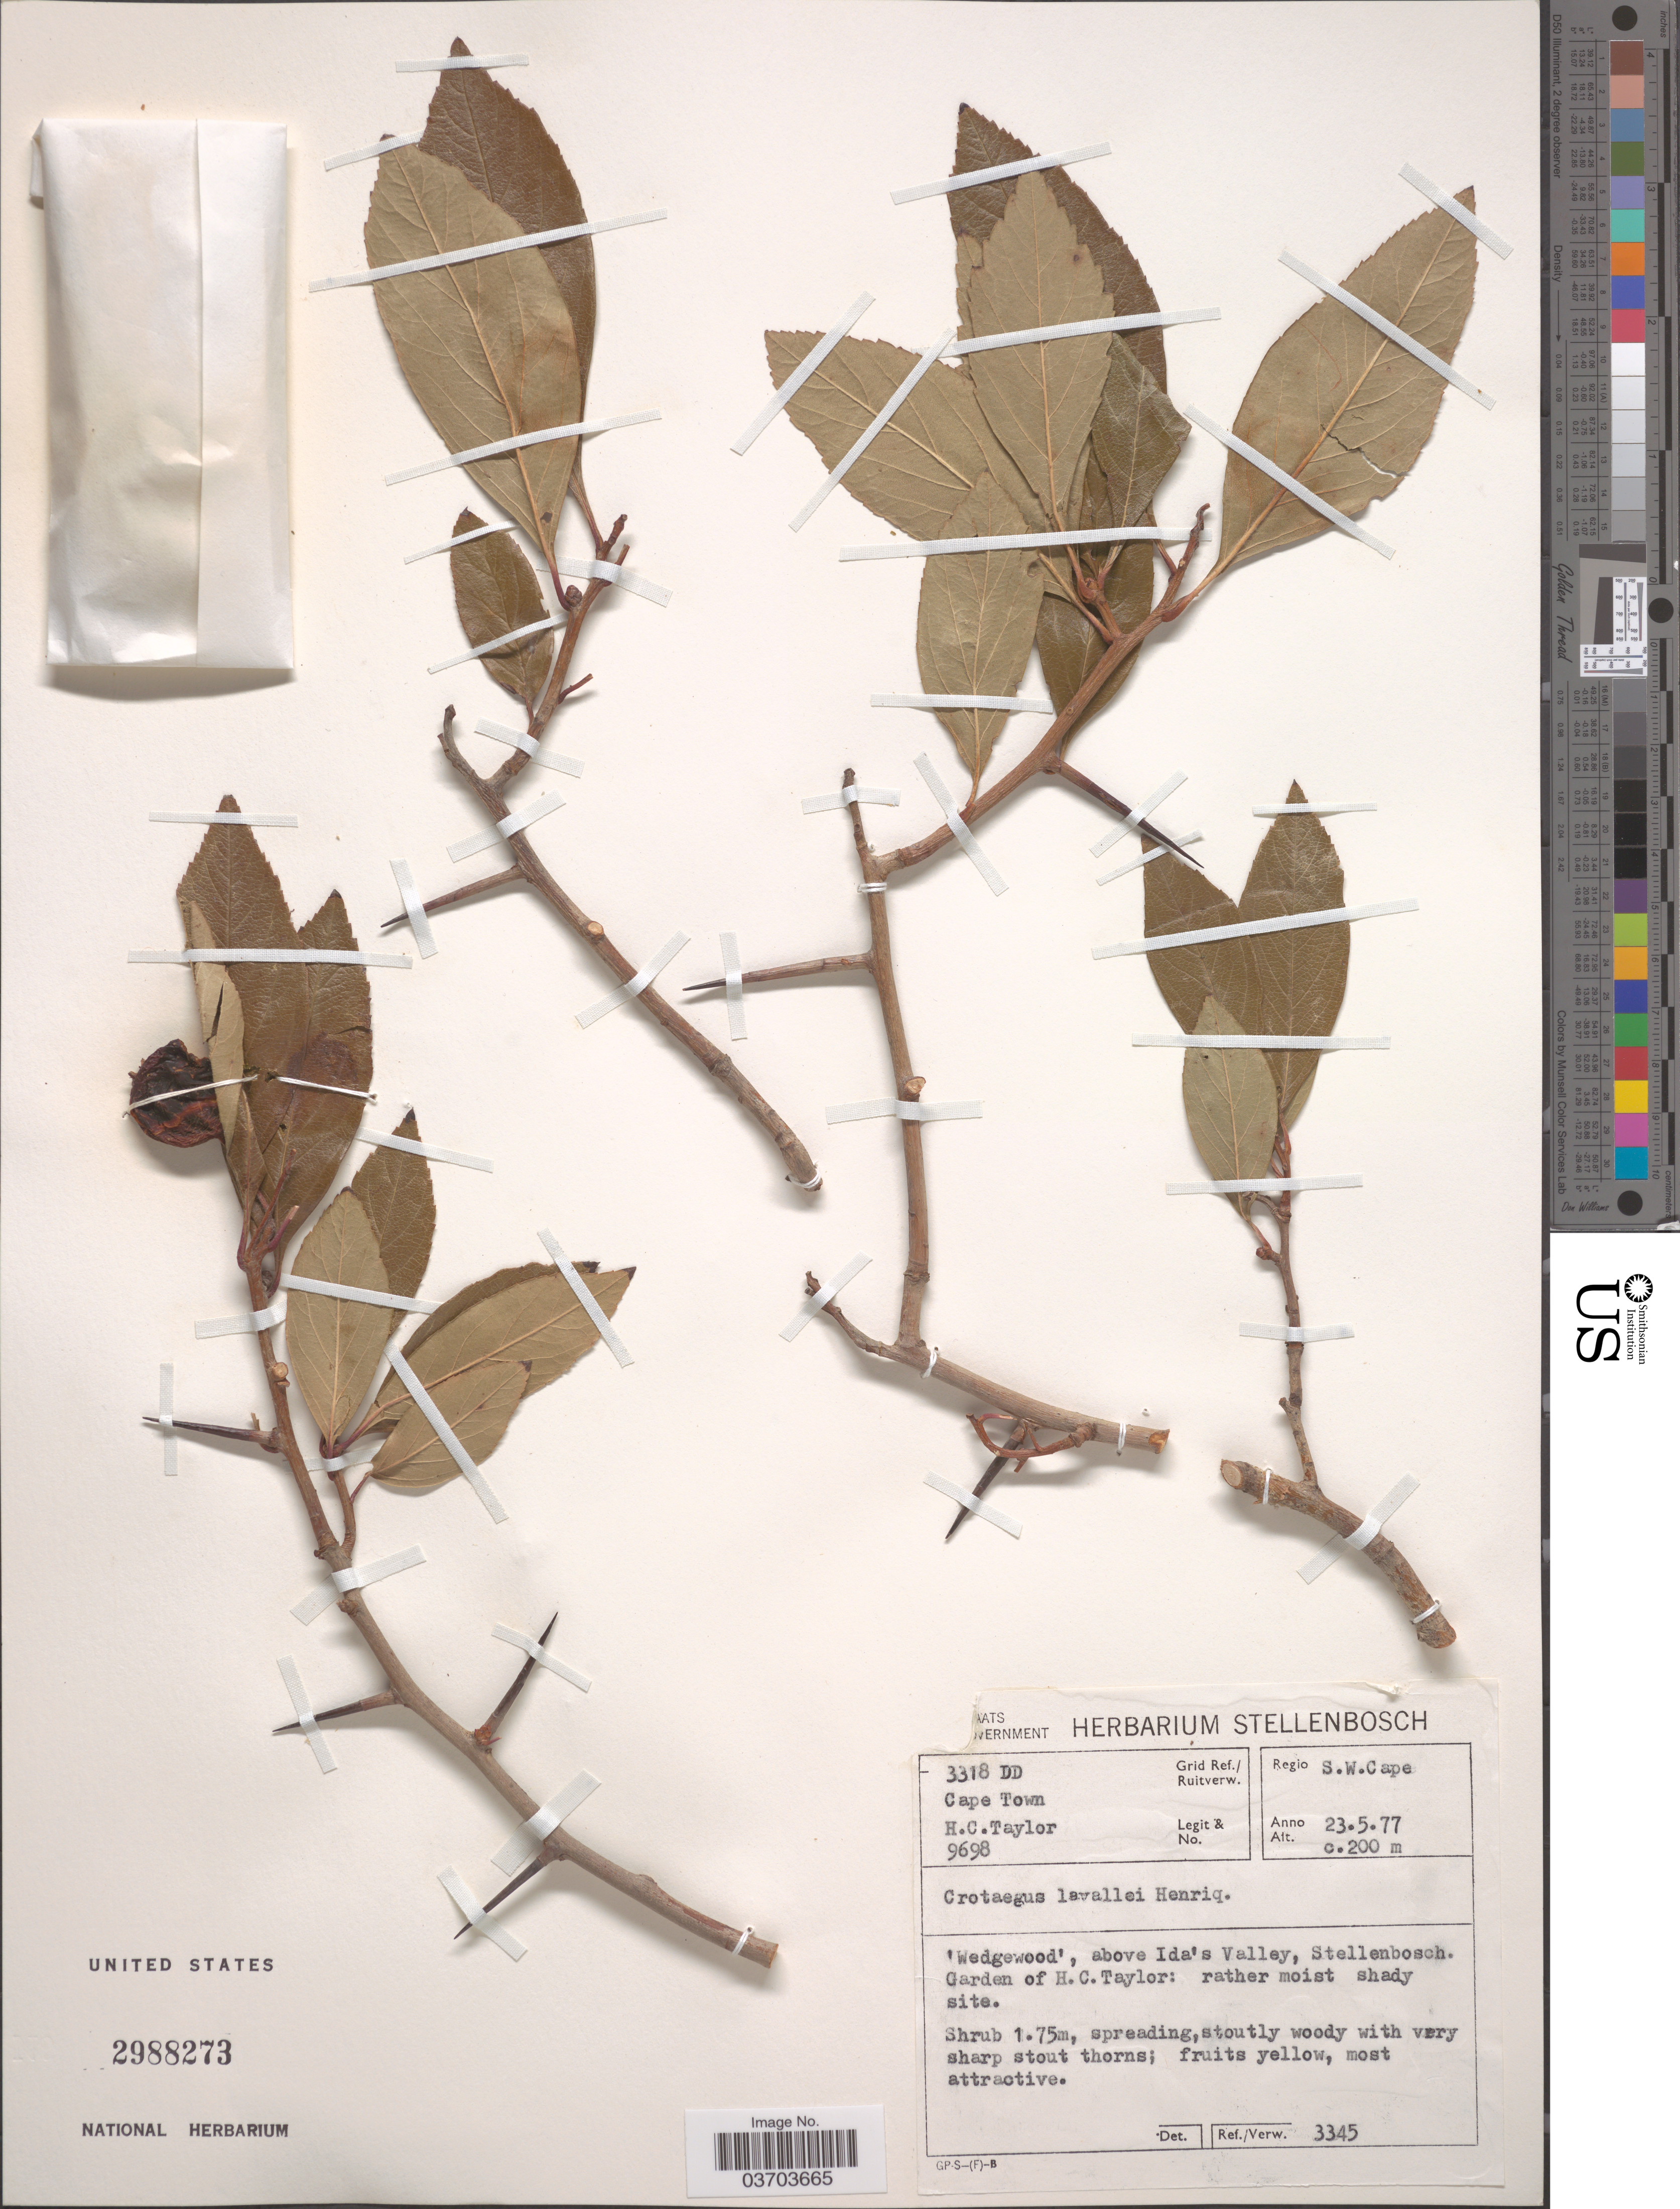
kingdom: Plantae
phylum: Tracheophyta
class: Magnoliopsida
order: Rosales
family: Rosaceae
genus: Crataegus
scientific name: Crataegus lavallei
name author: Sarg.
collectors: H. Taylor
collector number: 9698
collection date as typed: Transcribed d/m/y: 23/5/77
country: South Africa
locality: Grid Ref./ Ruitverw. 3318 DD Cape Town. Regio S.W. Cape. 'Wedgewood', above Ida's Valley, Stellenbosch. Garden of H.C. Taylor.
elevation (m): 200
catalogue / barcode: US 2988273